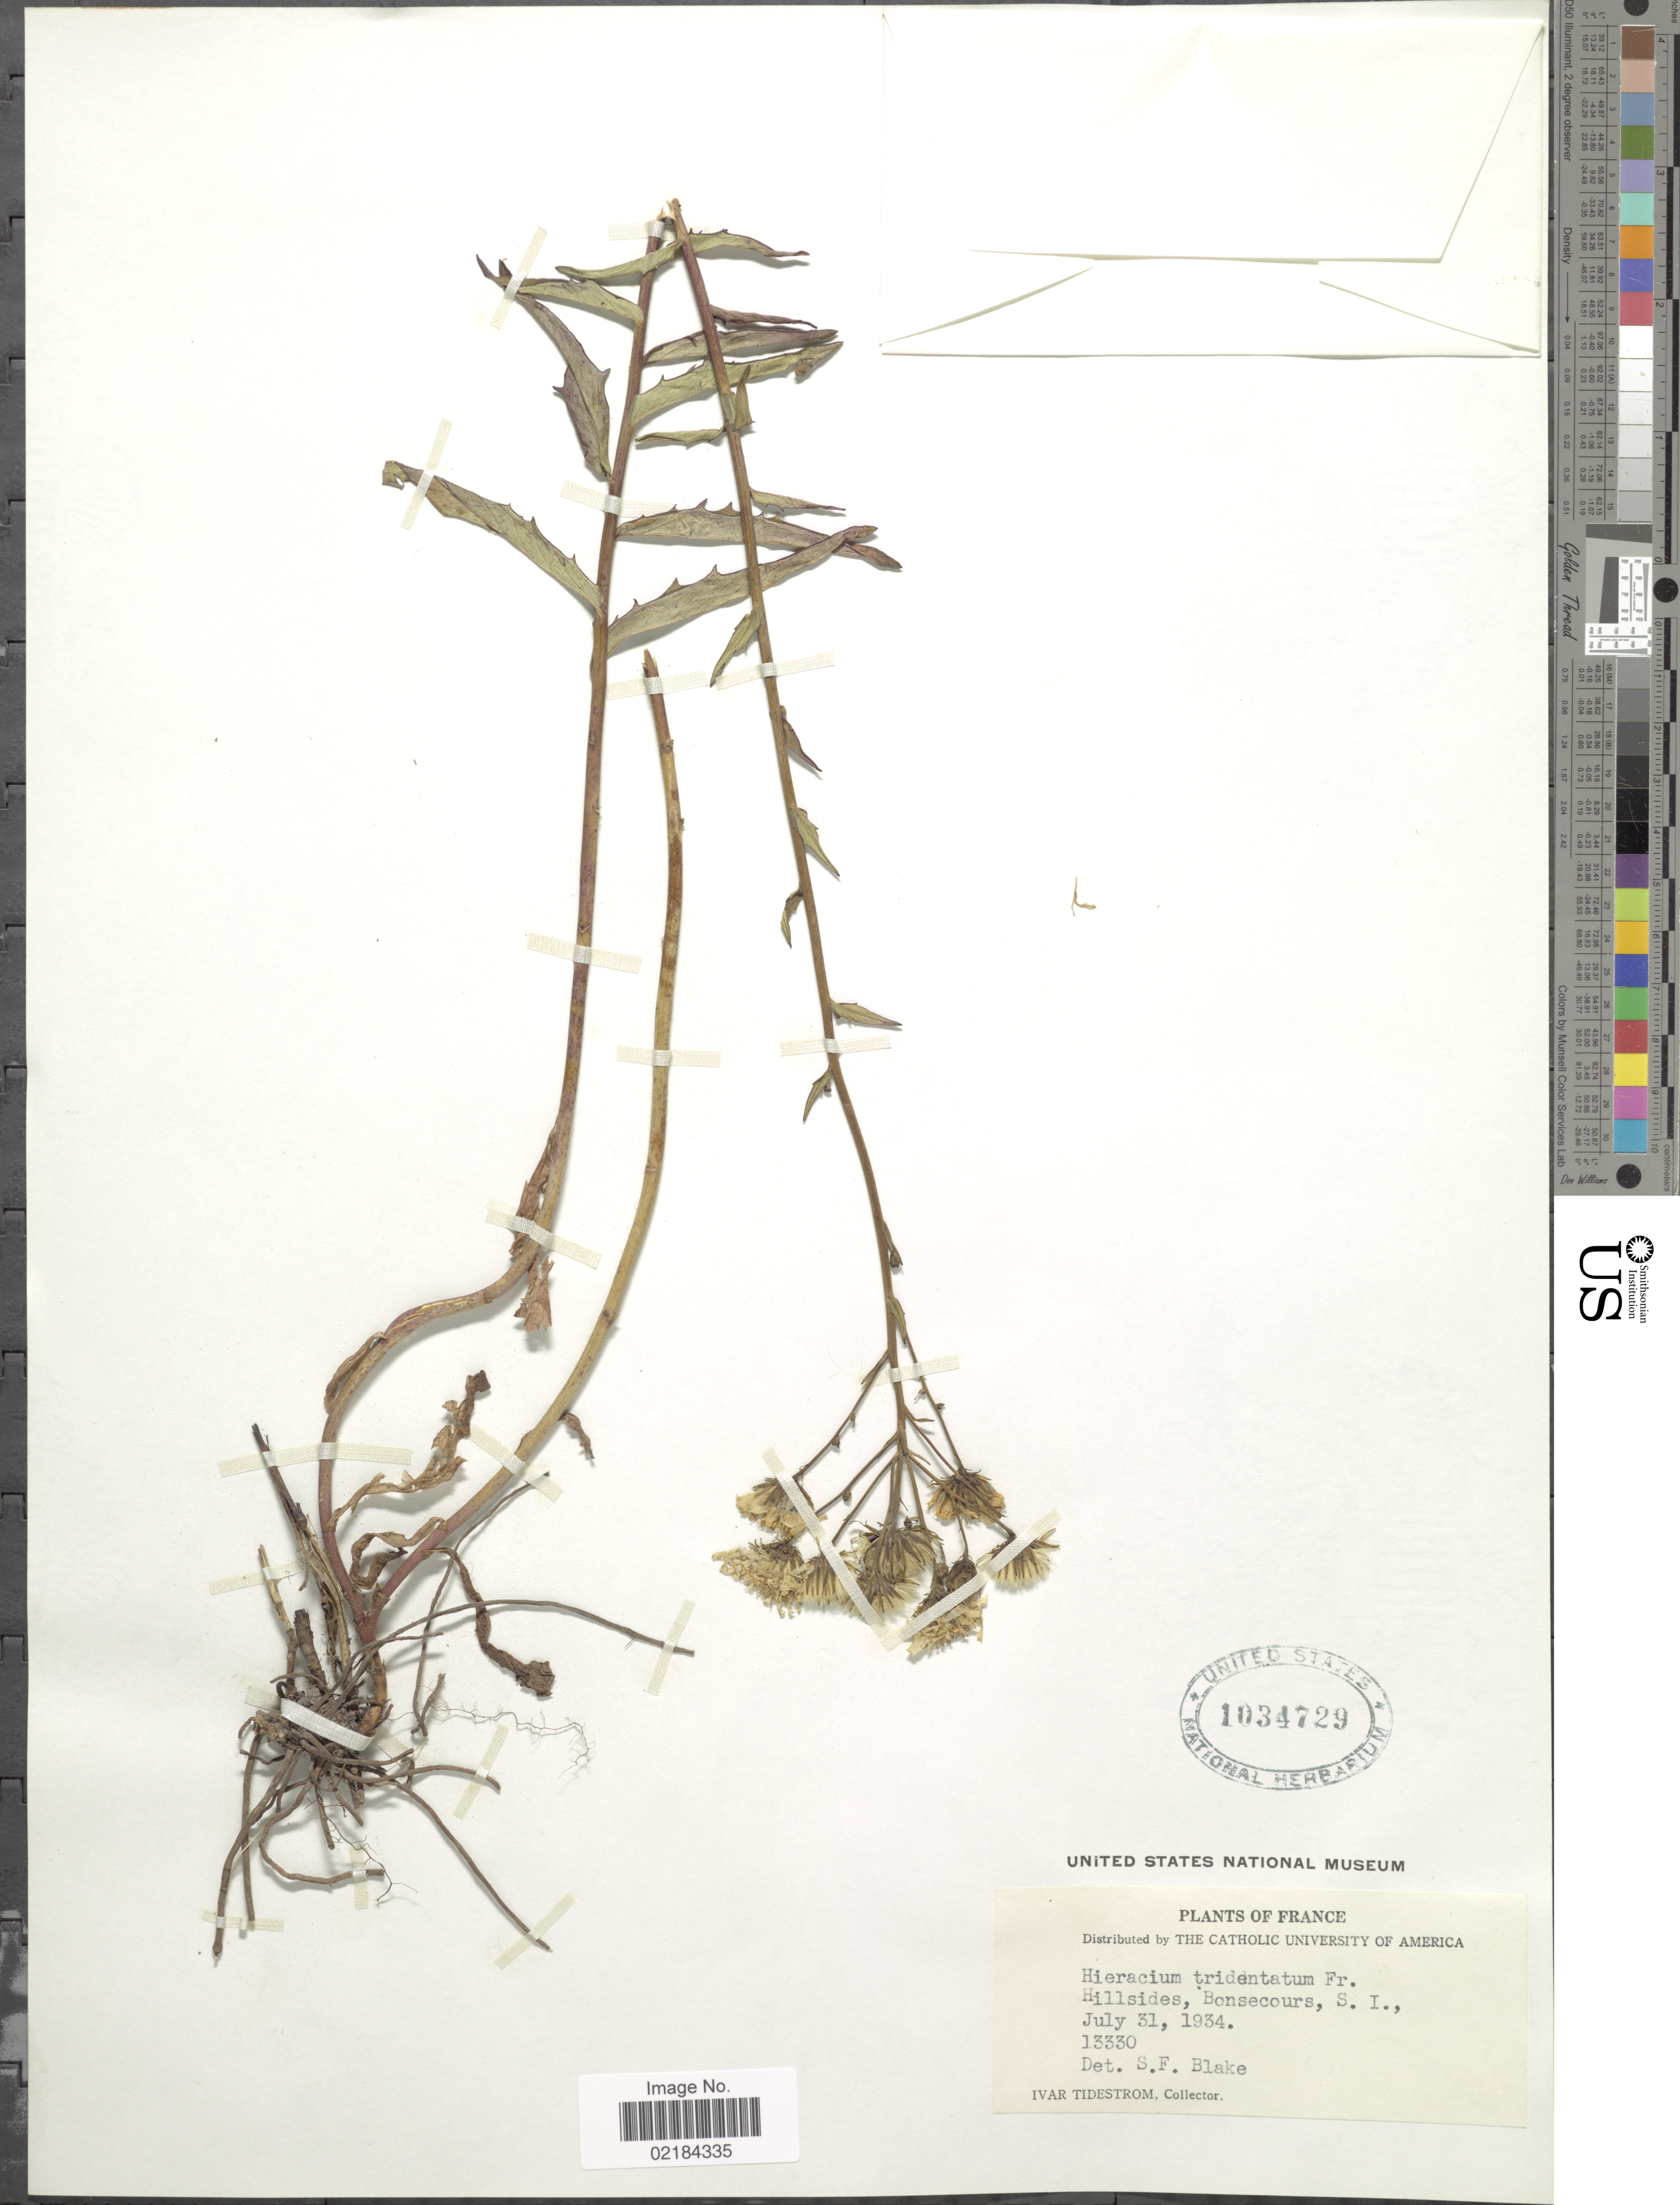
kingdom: Plantae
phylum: Tracheophyta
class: Magnoliopsida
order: Asterales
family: Asteraceae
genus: Hieracium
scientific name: Hieracium laevigatum subsp. tridentatum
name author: (Fr.) Čelak.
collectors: I. F. Tidestrom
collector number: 13330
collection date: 1934-07-31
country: France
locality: Hillsides, Bonsecours, S.I.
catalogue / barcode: US 1034729